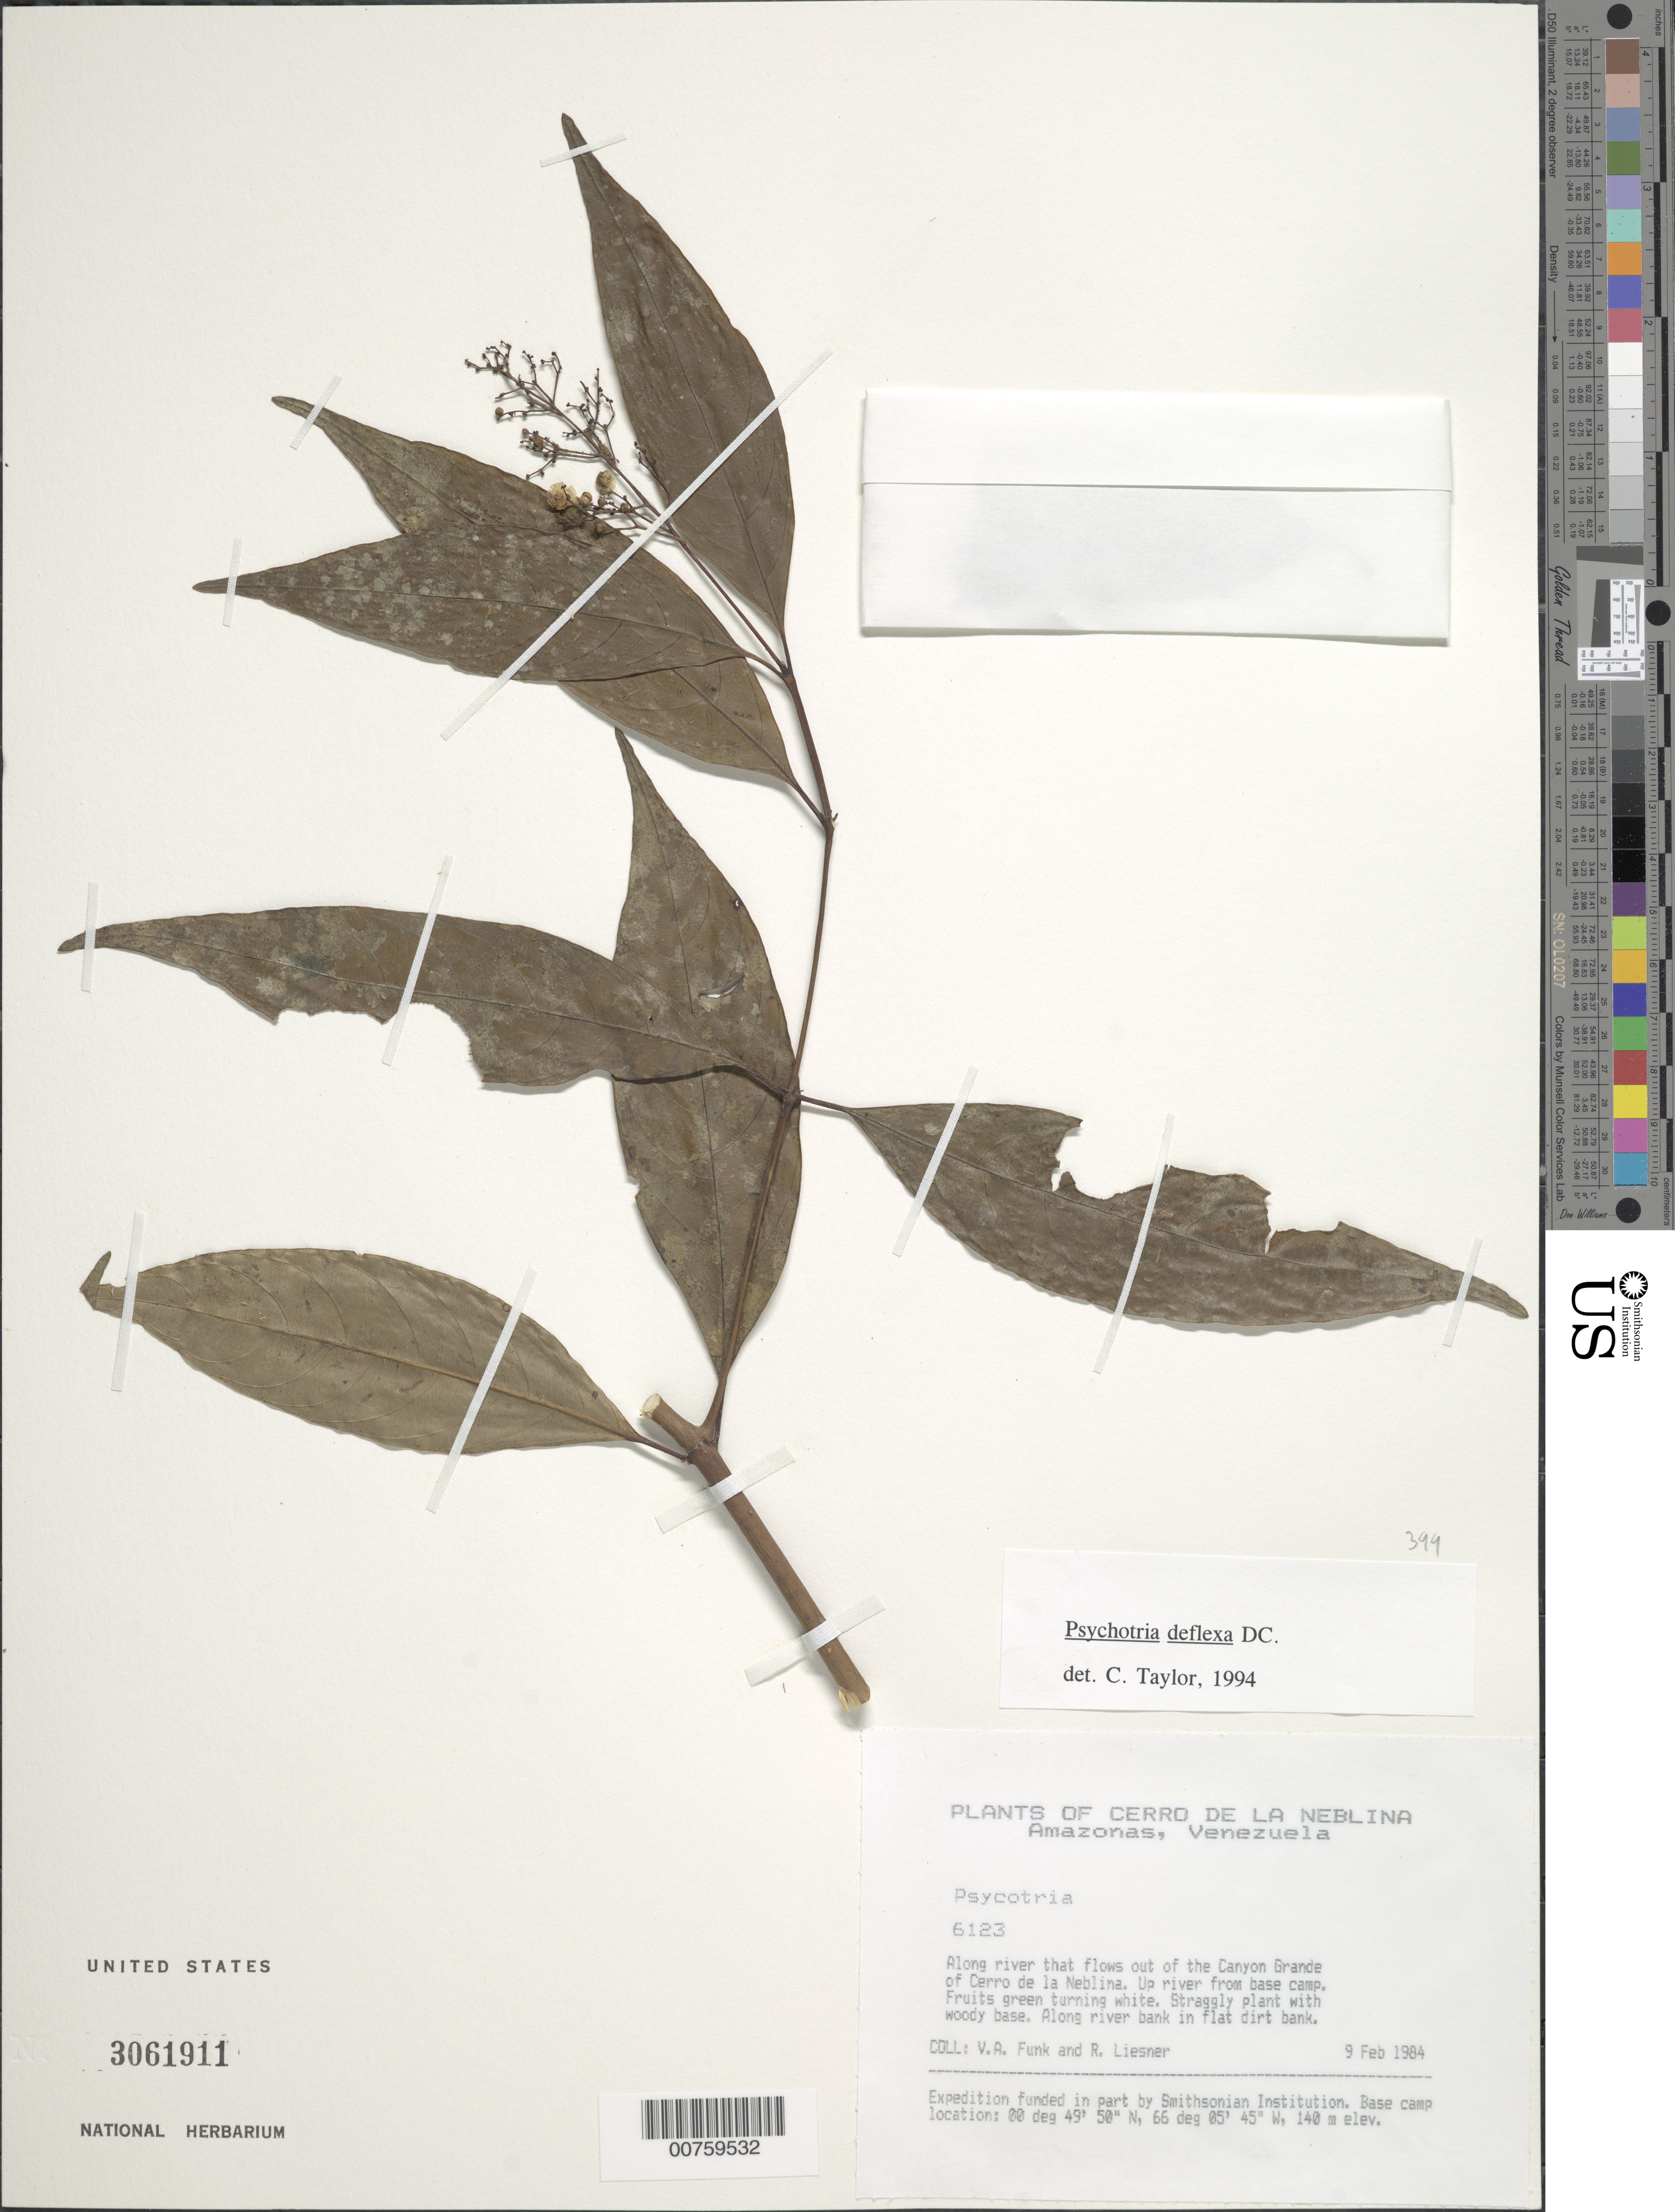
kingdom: Plantae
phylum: Tracheophyta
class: Magnoliopsida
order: Gentianales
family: Rubiaceae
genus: Psychotria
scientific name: Psychotria deflexa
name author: DC.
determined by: Taylor, Charlotte M.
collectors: V. Funk & R. L. Liesner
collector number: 6123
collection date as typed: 9-Feb-84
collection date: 1984-02-09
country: Venezuela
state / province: Amazonas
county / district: Río Negro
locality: Canyon Grande, Cerro de la Neblina, upriver from base camp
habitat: Along river bank in flat dirt bank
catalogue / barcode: US 3061911